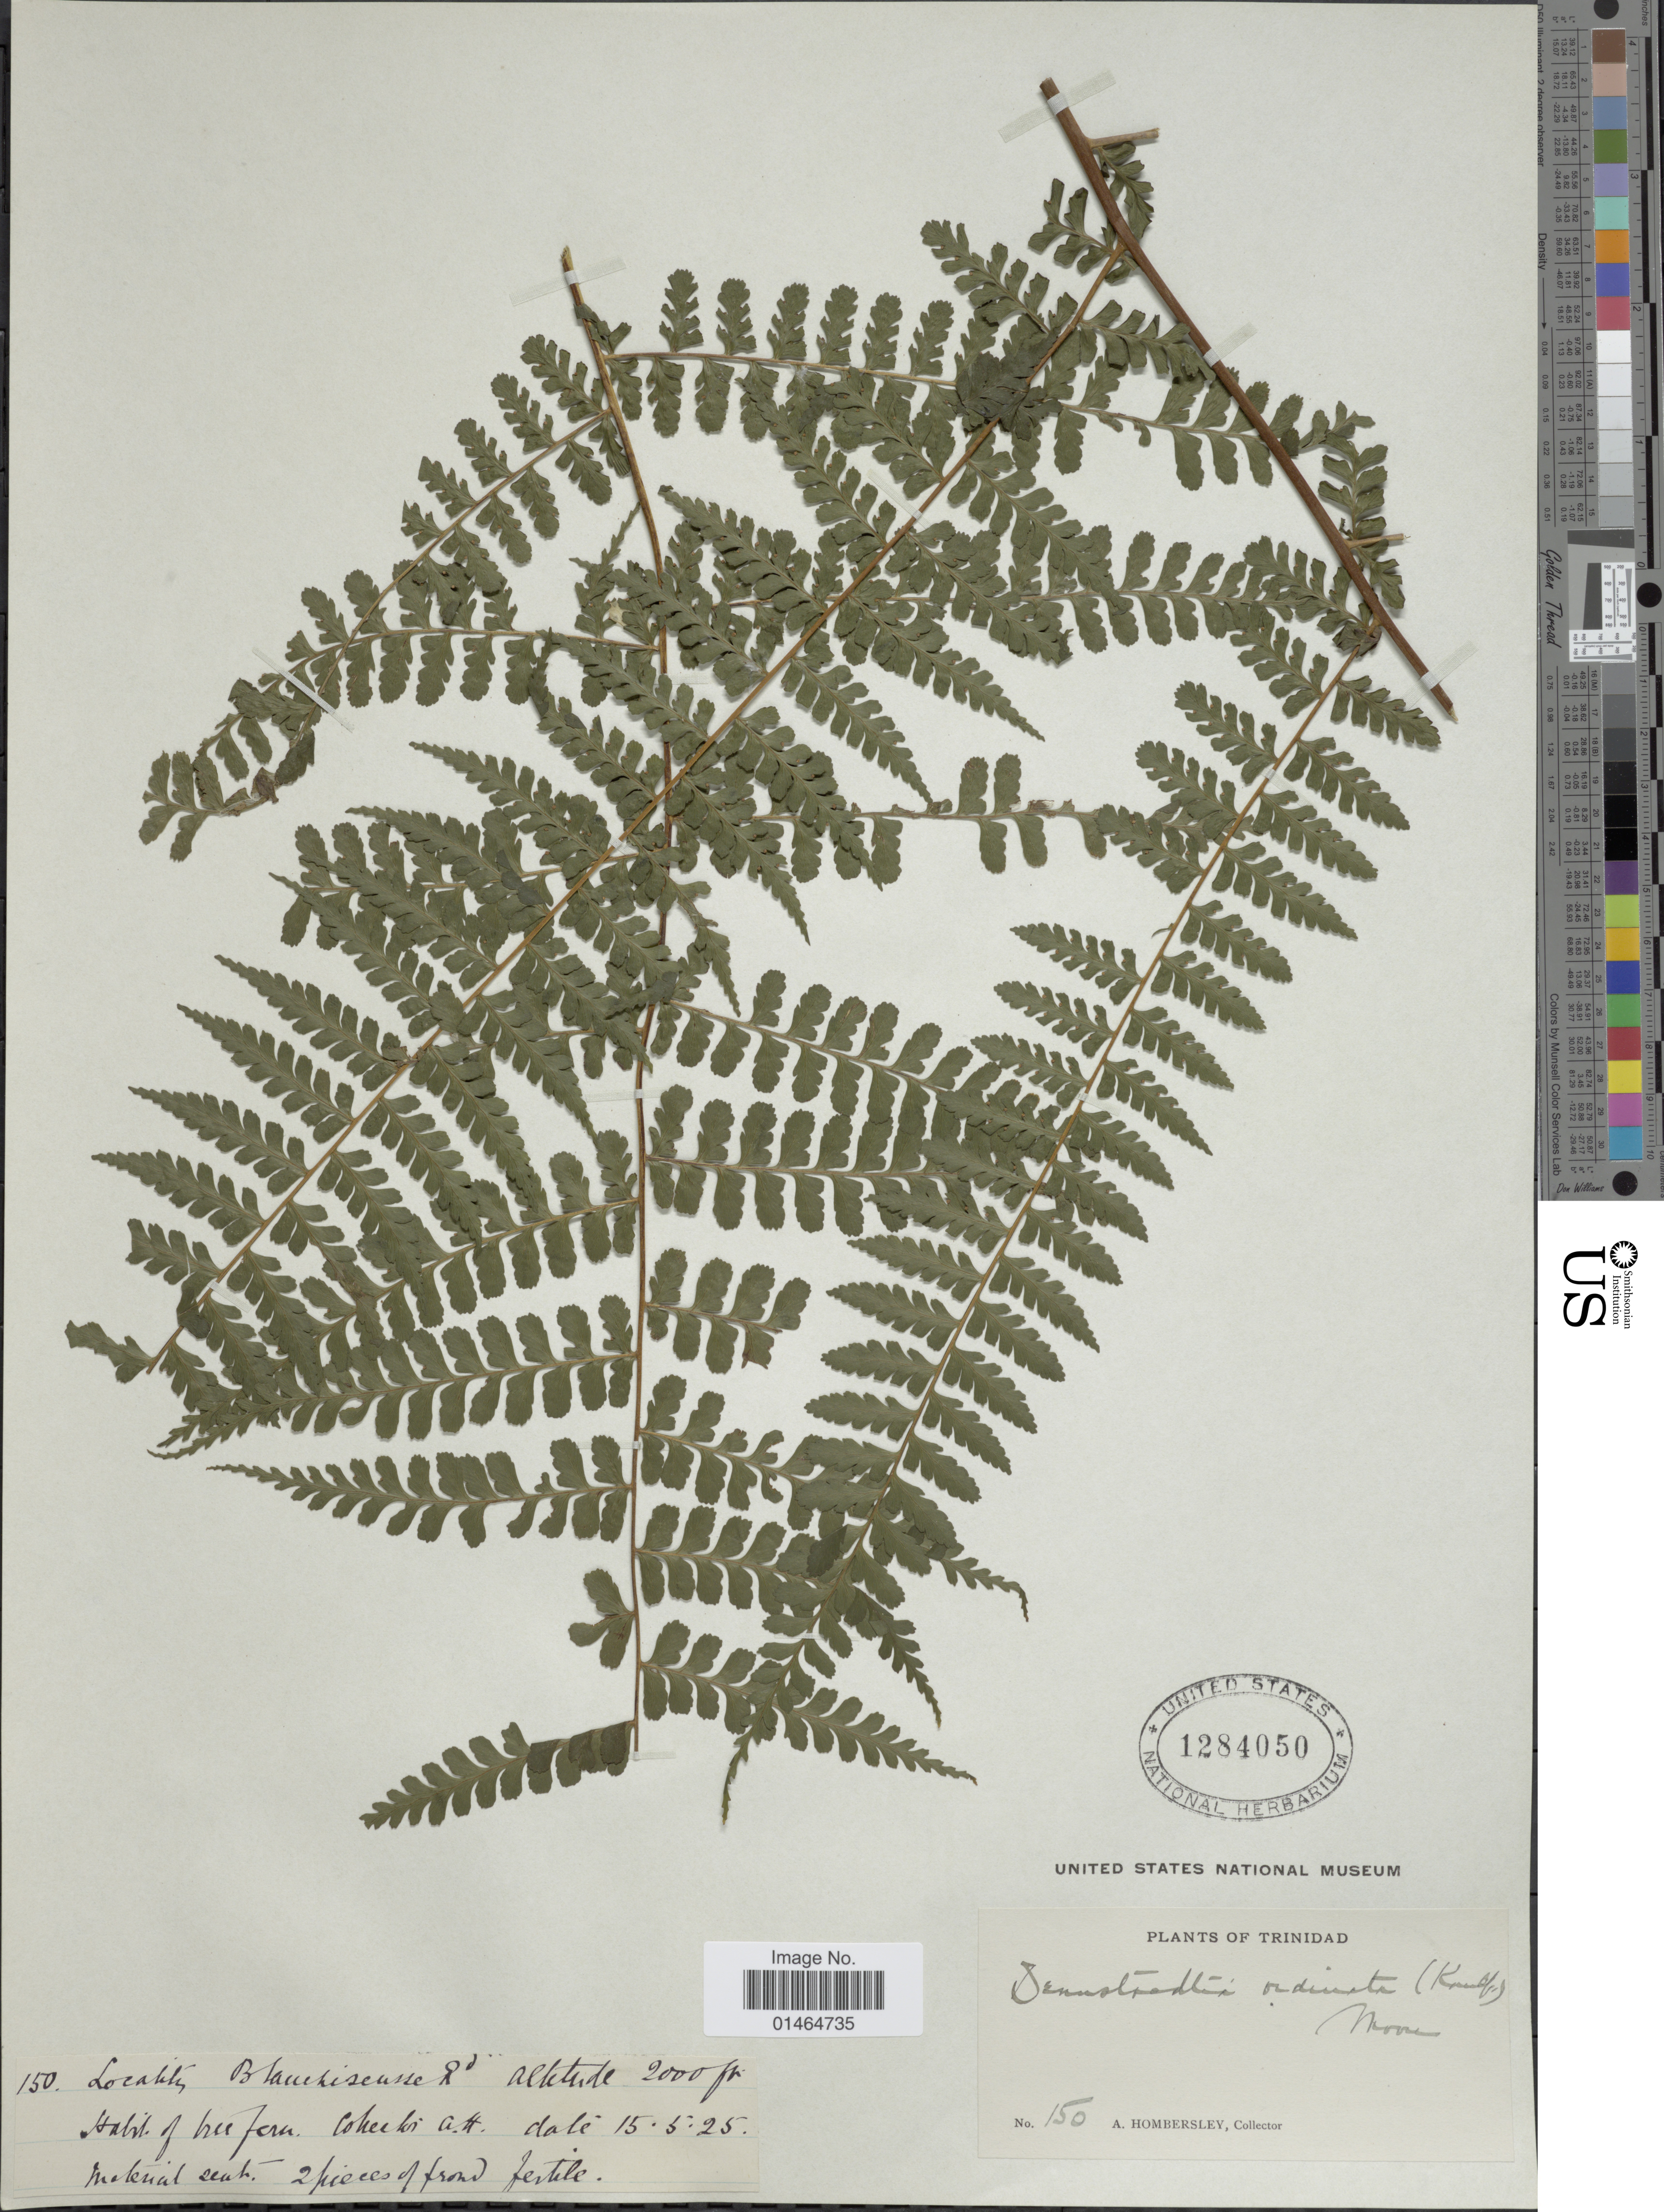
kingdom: Plantae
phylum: Tracheophyta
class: Polypodiopsida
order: Polypodiales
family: Dennstaedtiaceae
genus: Dennstaedtia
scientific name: Dennstaedtia dissecta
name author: (Sw.) T. Moore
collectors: A. Hombersley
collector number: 150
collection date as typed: Transcribed d/m/y: 15/5/25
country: Trinidad and Tobago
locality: Trinidad. Blanchisensse Rd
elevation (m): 610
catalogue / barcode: US 1284050